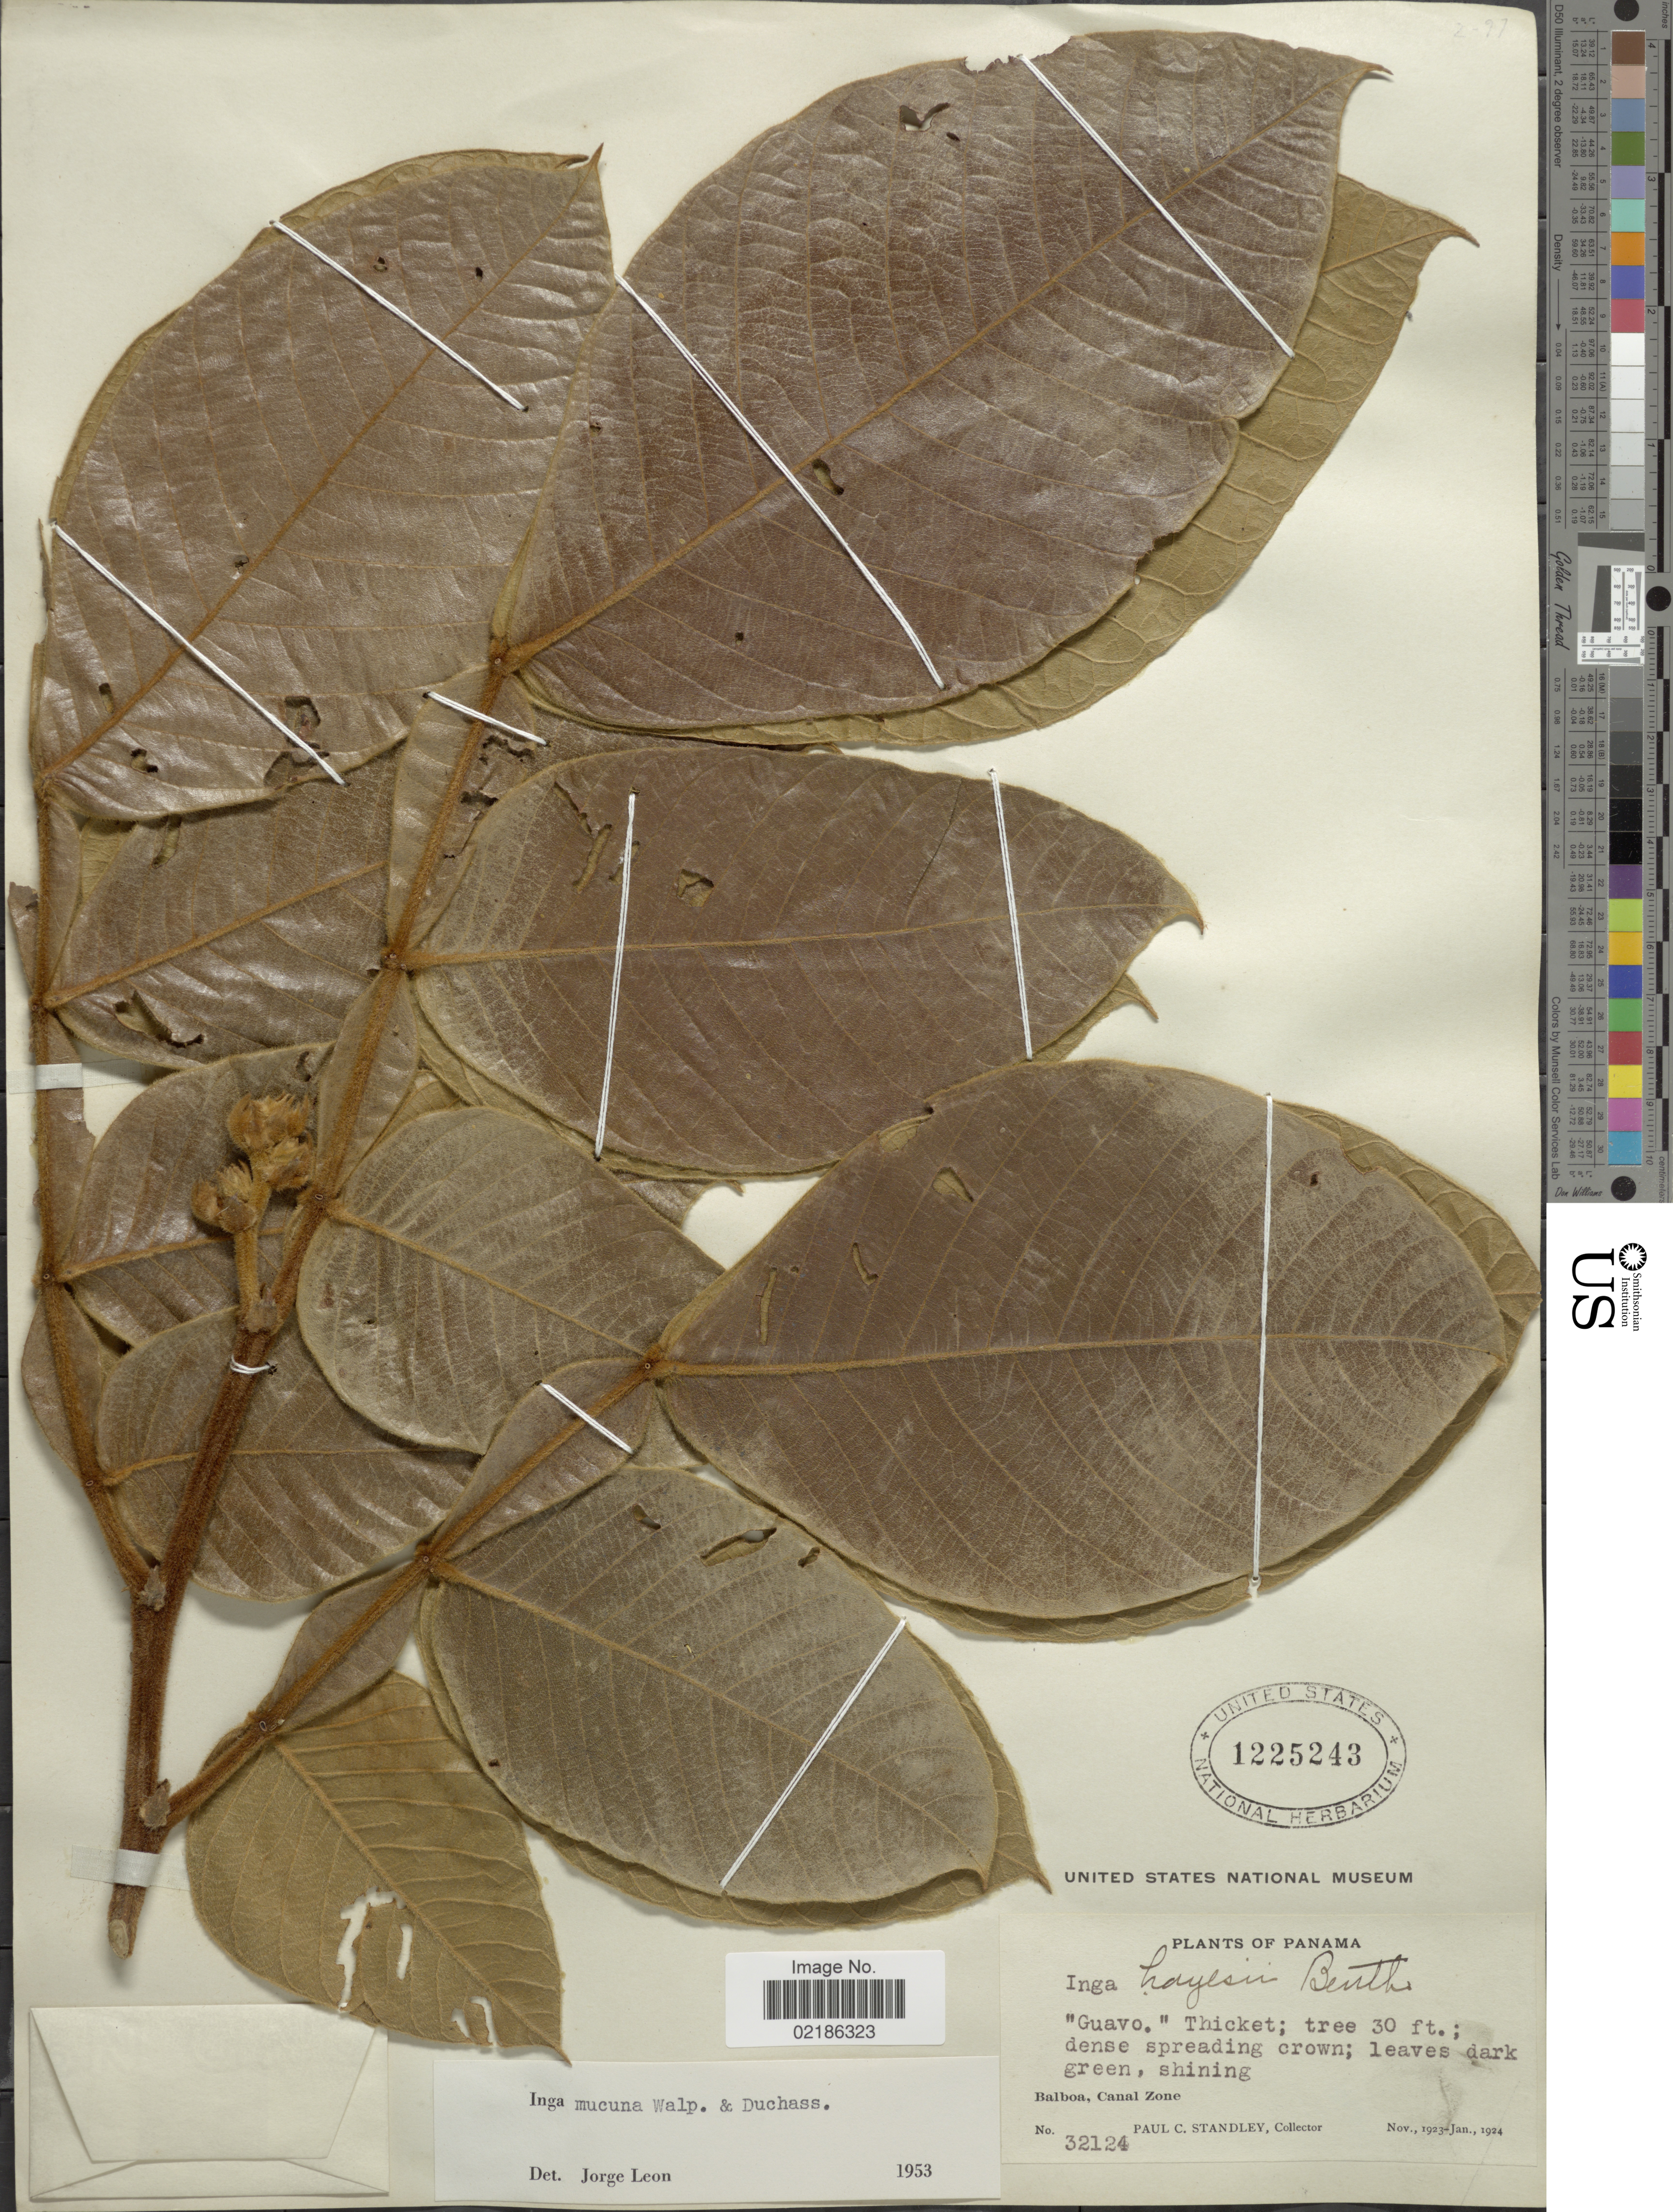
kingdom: Plantae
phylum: Tracheophyta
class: Magnoliopsida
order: Fabales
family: Fabaceae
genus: Inga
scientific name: Inga mucuna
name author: Walp.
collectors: P. C. Standley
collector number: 32124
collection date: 1923-11/1924-01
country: Panama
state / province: Colón / Panamá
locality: Balboa, Canal Zone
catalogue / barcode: US 1225243